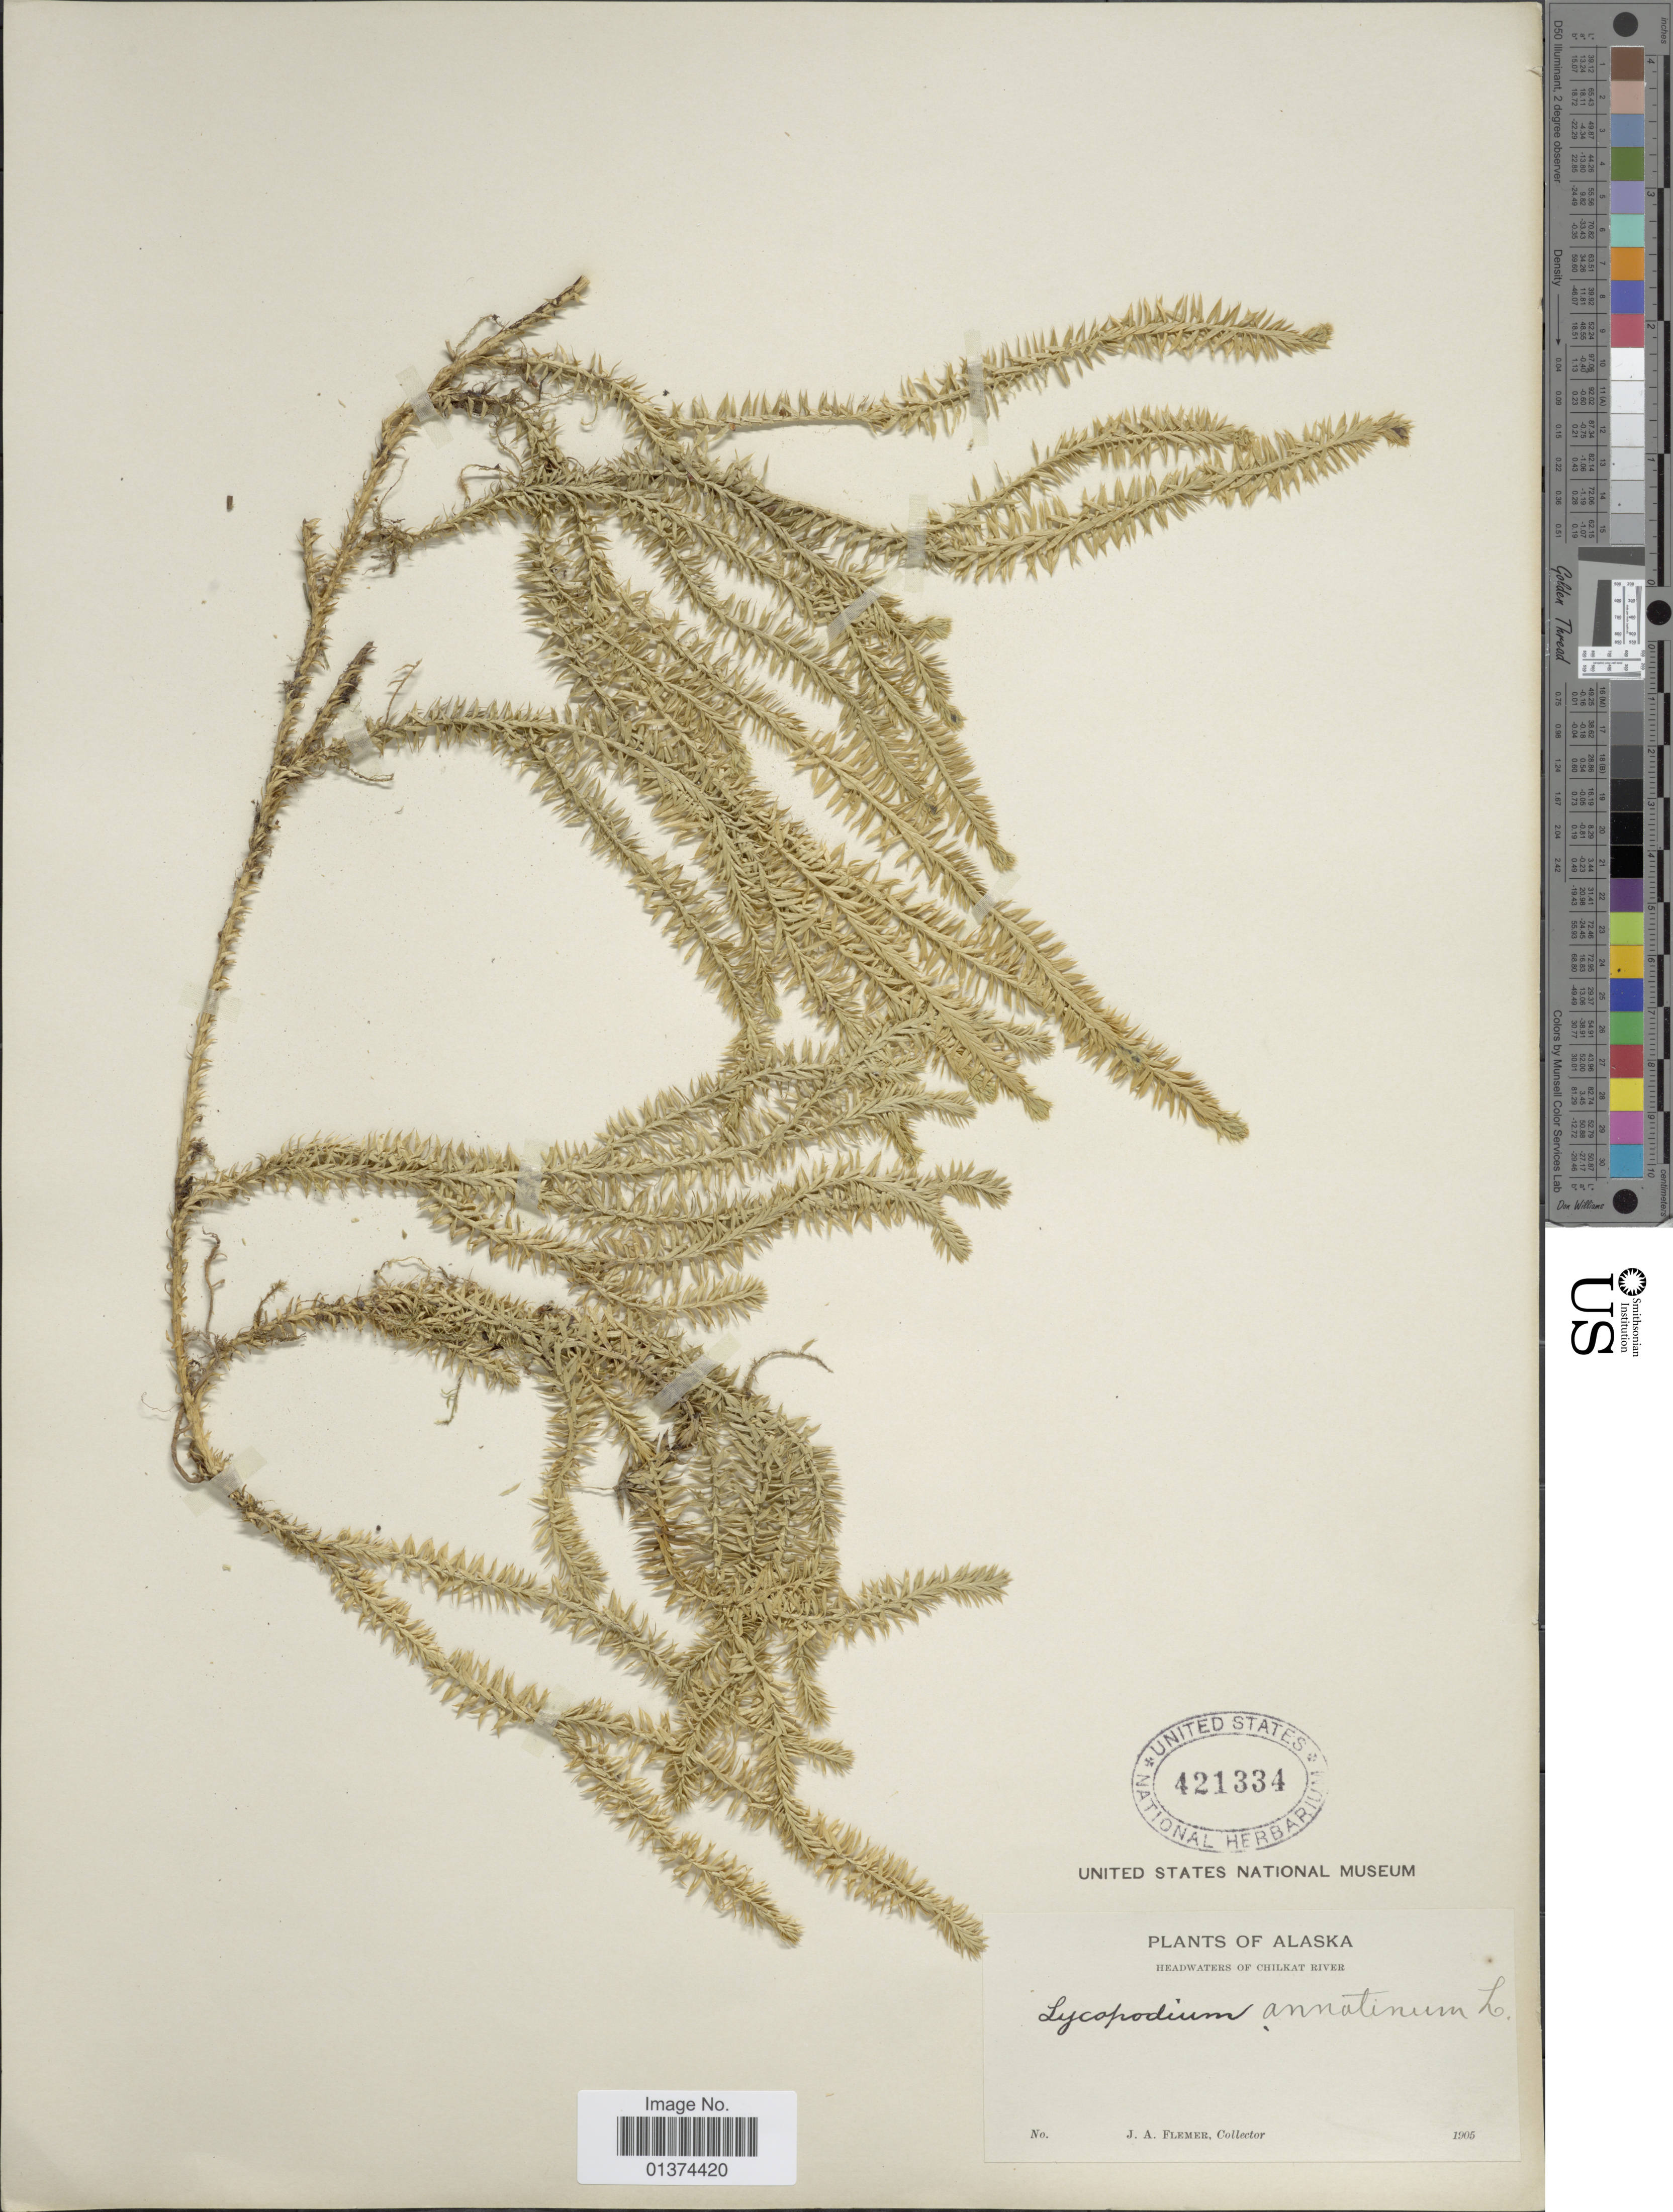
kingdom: Plantae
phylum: Tracheophyta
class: Lycopodiopsida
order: Lycopodiales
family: Lycopodiaceae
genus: Spinulum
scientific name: Spinulum annotinum subsp. annotinum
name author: (L.) A. Haines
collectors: J. Flemer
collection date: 1905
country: United States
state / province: Alaska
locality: Headwaters of Chilkat River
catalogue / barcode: US 421334